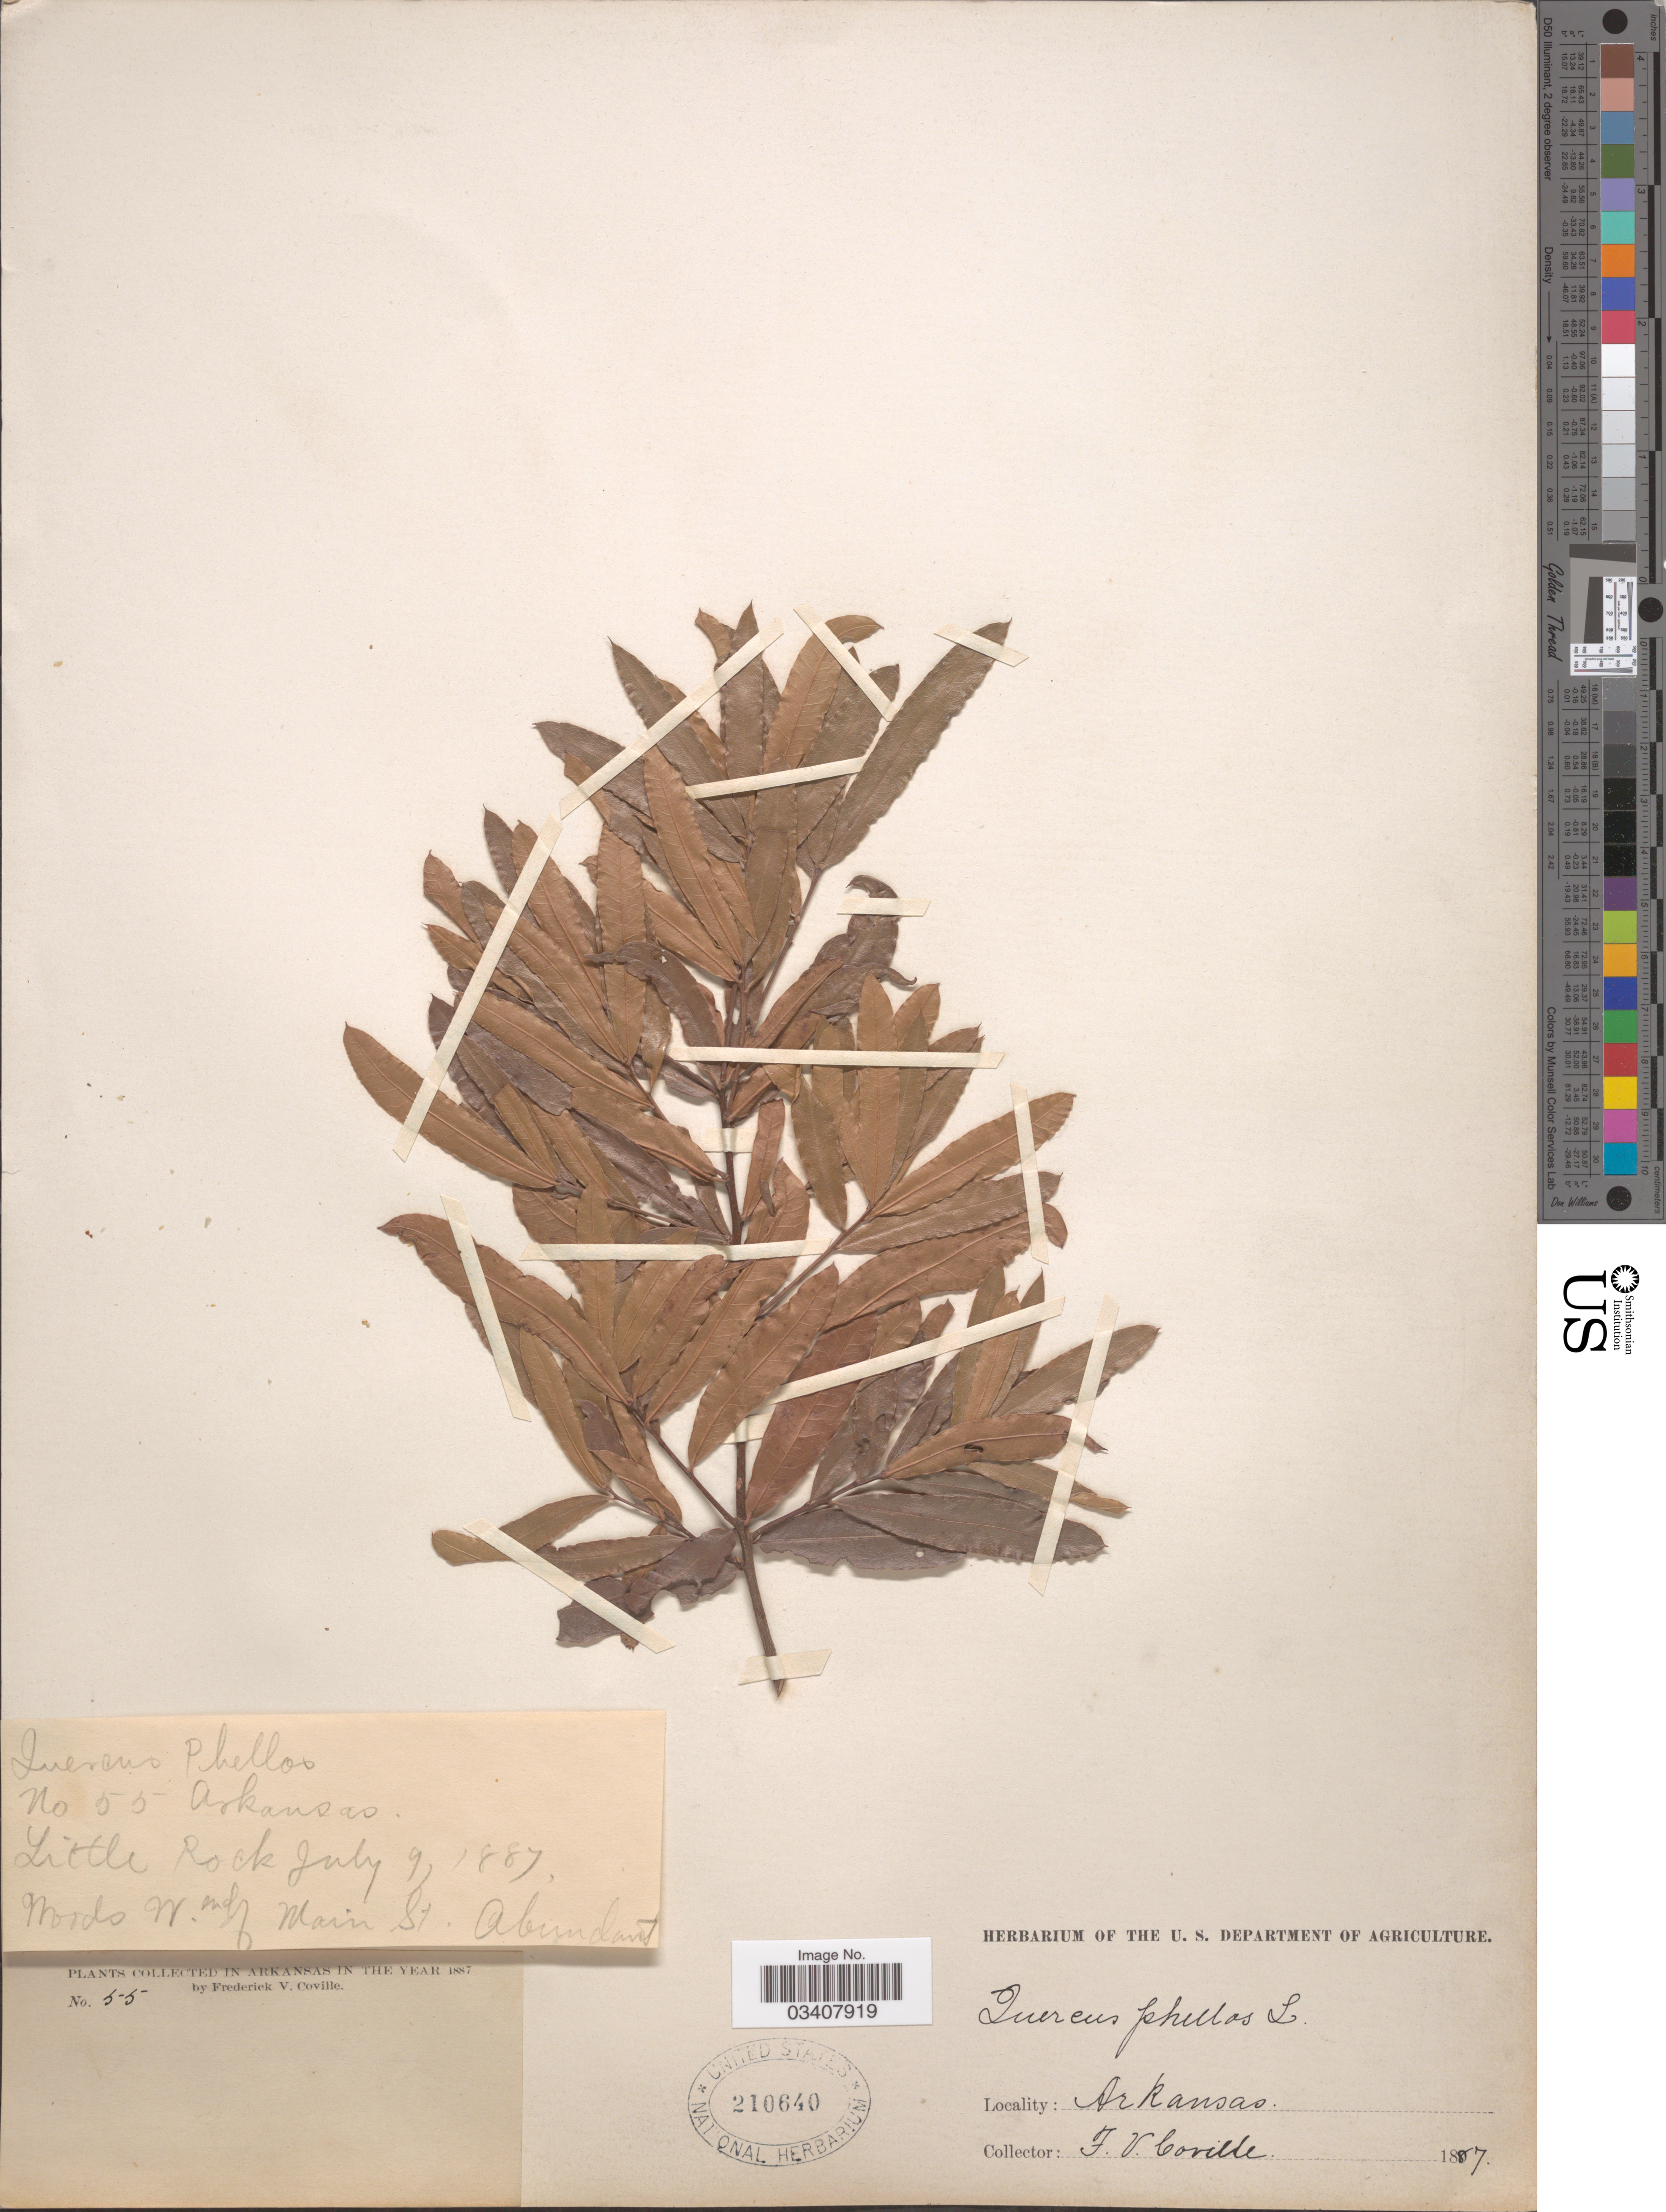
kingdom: Plantae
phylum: Tracheophyta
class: Magnoliopsida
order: Fagales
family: Fagaceae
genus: Quercus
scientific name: Quercus phellos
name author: L.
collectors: F. V. Coville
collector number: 55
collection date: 1887-07-09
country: United States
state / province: Arkansas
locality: Little Rock. Woods W end of Main St.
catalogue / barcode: US 210640